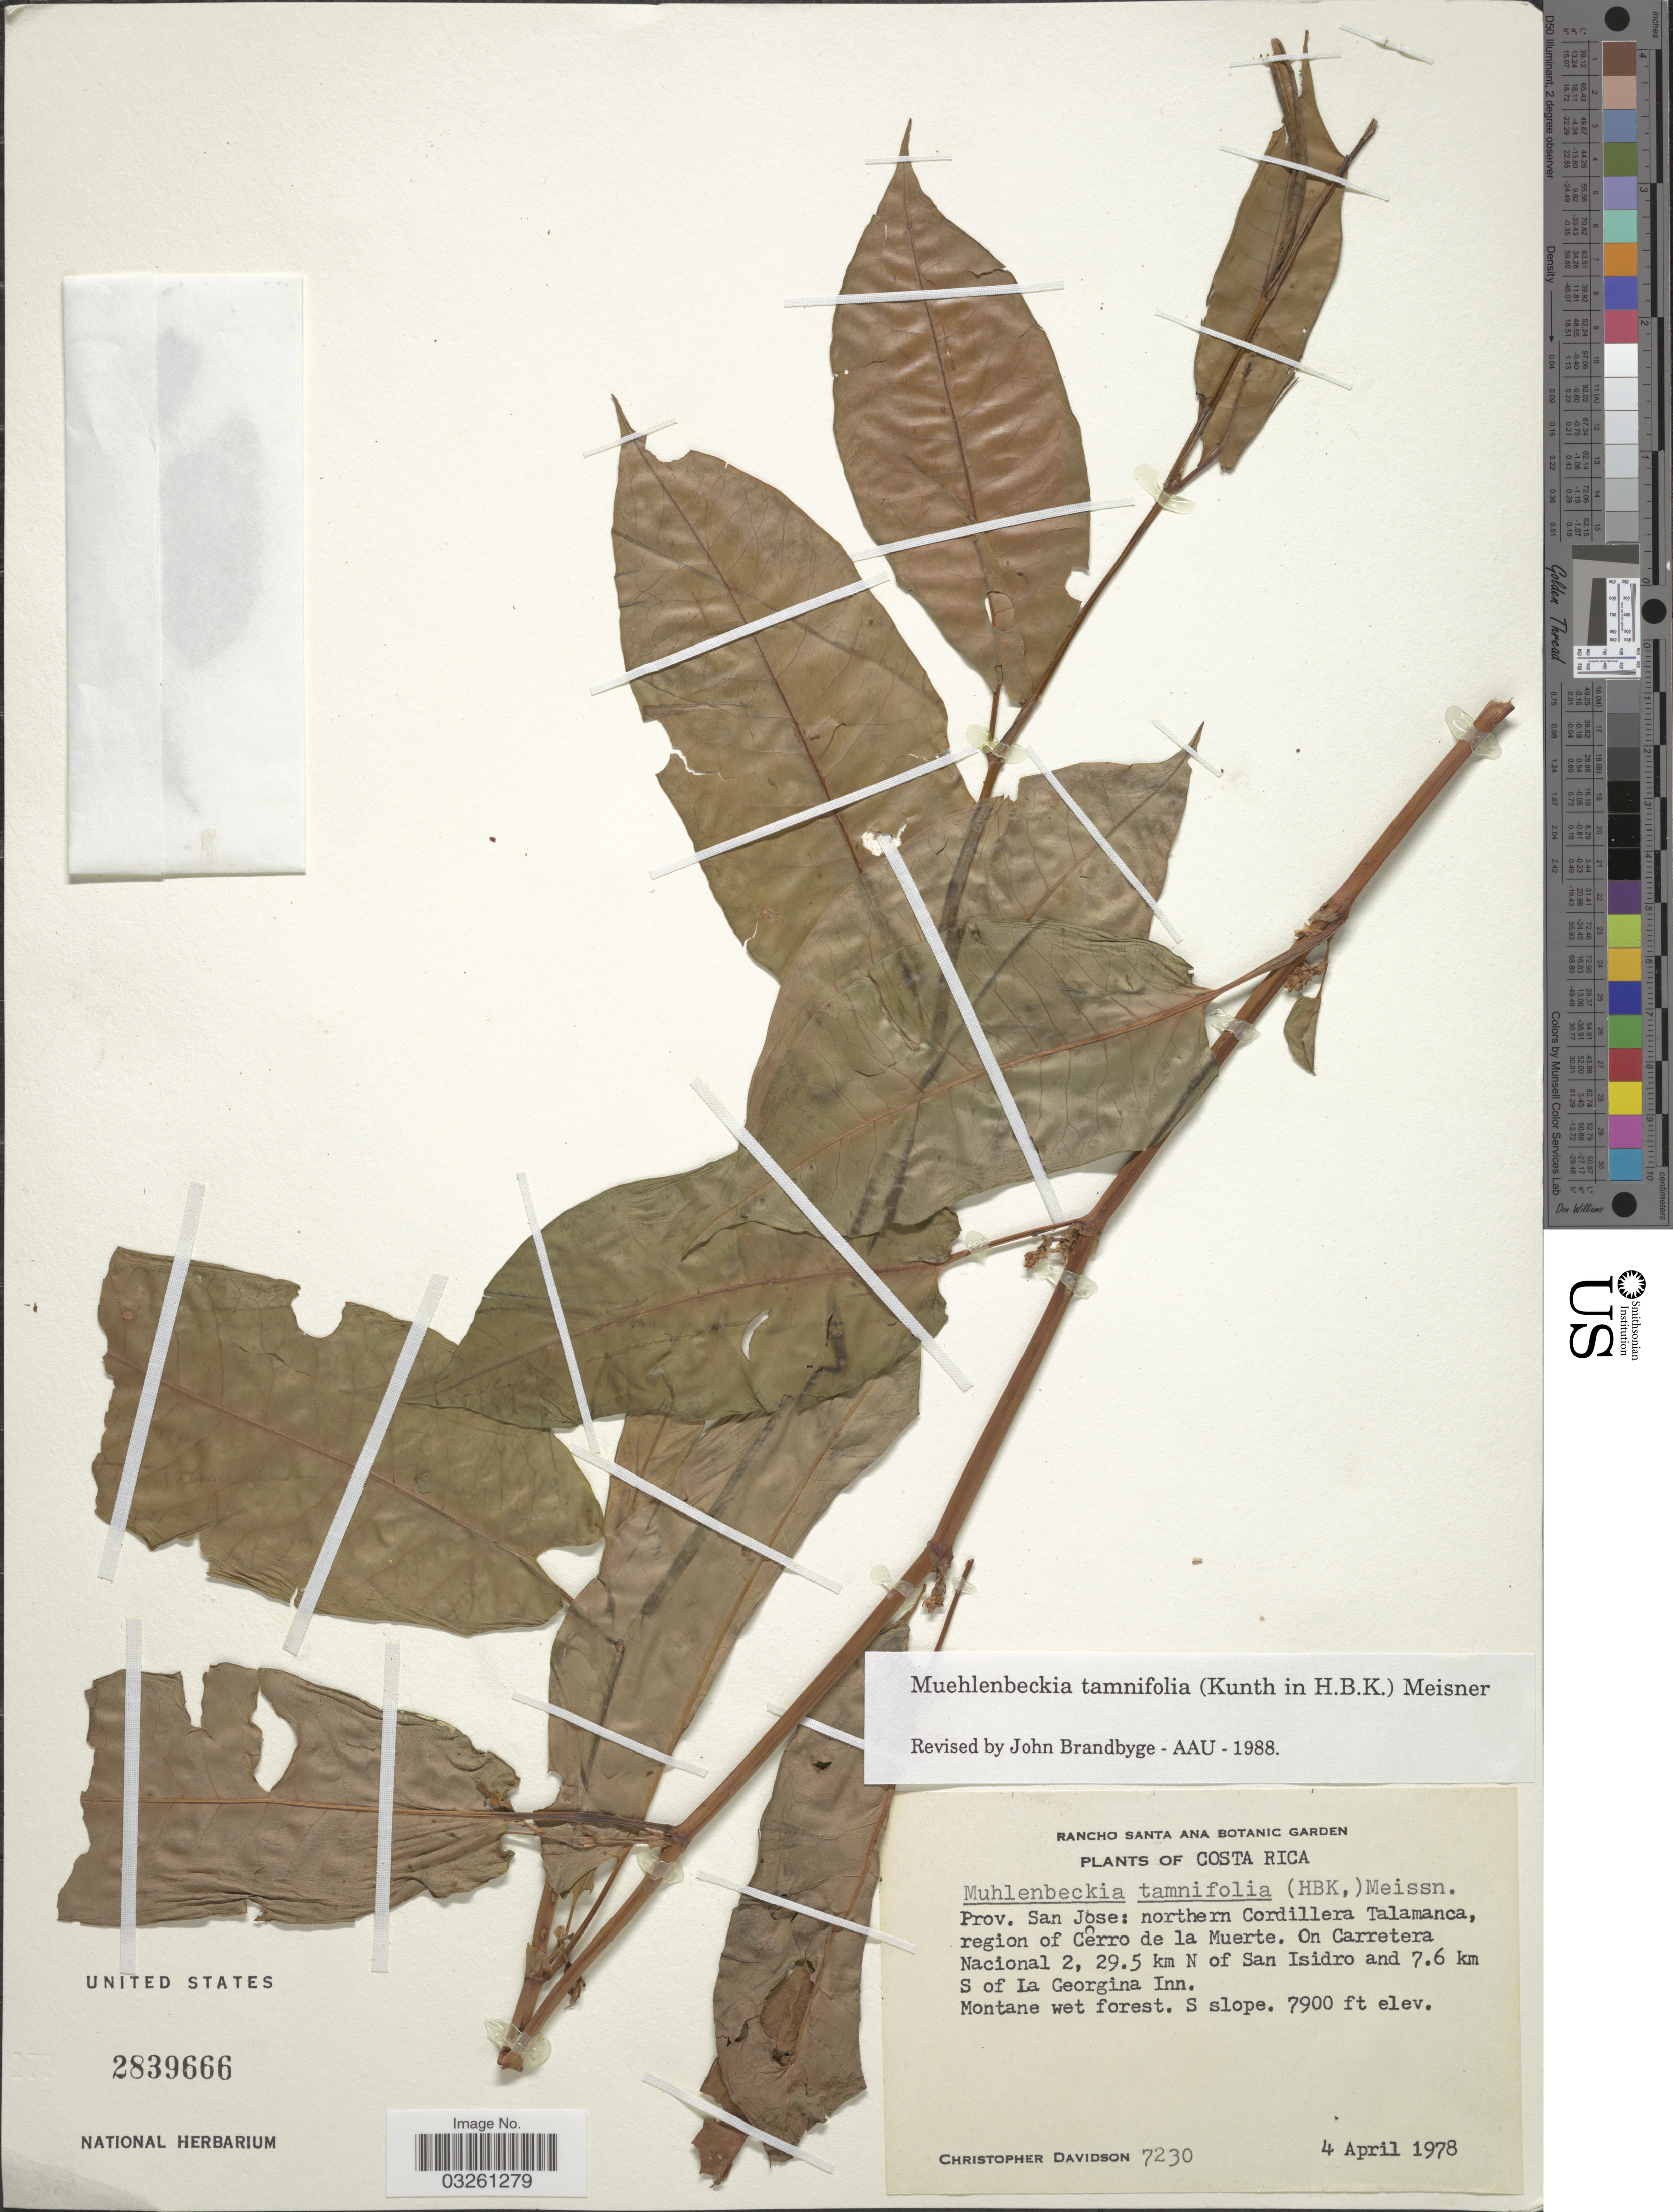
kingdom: Plantae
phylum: Tracheophyta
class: Magnoliopsida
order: Caryophyllales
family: Polygonaceae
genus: Muehlenbeckia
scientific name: Muehlenbeckia tamnifolia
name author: (Kunth) Meisn.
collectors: C. Davidson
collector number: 7230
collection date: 1978-04-04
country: Costa Rica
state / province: San José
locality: Northern Cordillera Talamanca, region of Cerro de la Muerte. On Carretera Nacional 2, 29.5 km N of San Isidro and 7.6 km S of La Georgina Inn. Montane wet forest. S Slope.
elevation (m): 2408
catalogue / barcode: US 2839666